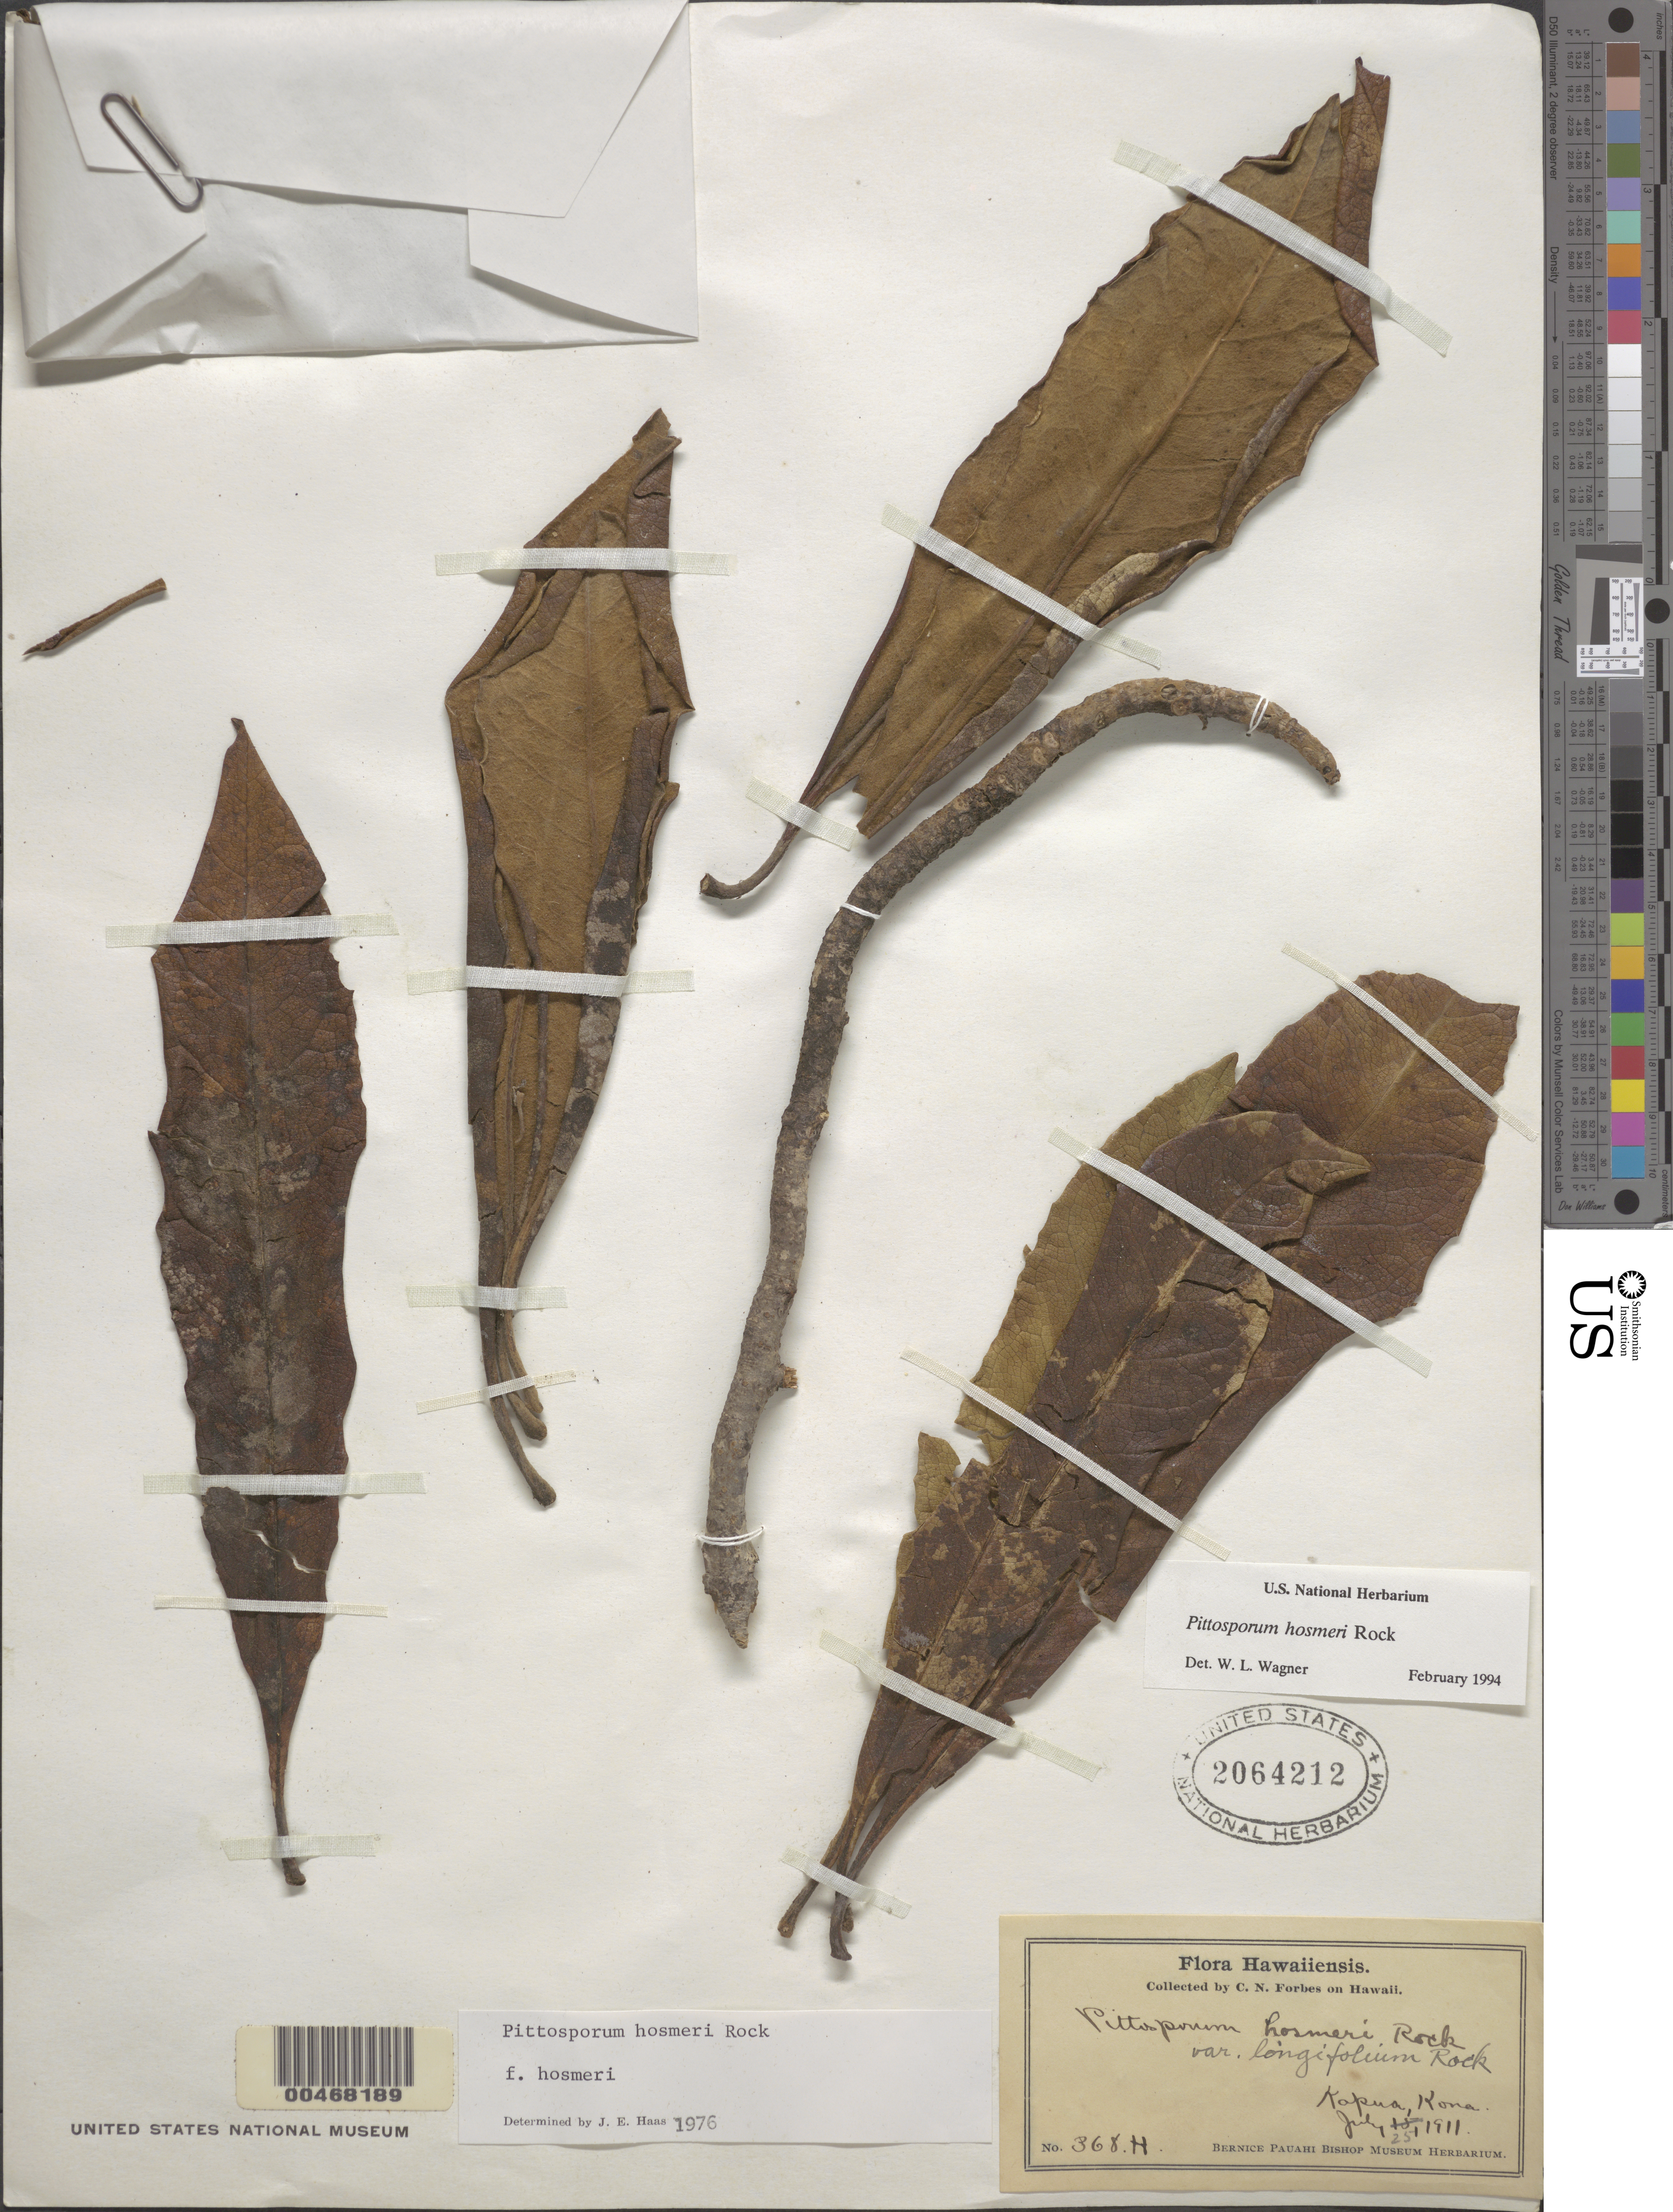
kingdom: Plantae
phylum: Tracheophyta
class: Magnoliopsida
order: Apiales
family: Pittosporaceae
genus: Pittosporum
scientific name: Pittosporum hosmeri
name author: Rock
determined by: Wagner, W. L., (BOT), Smithsonian Institution - National Museum of Natural History (UNITED STATES)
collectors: C. N. Forbes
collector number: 368.H.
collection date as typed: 25 Jul 1911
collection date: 1911-07-25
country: United States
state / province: Hawaii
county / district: Hawaii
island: Hawaii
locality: Kapua, Kona.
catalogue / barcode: US 2064212